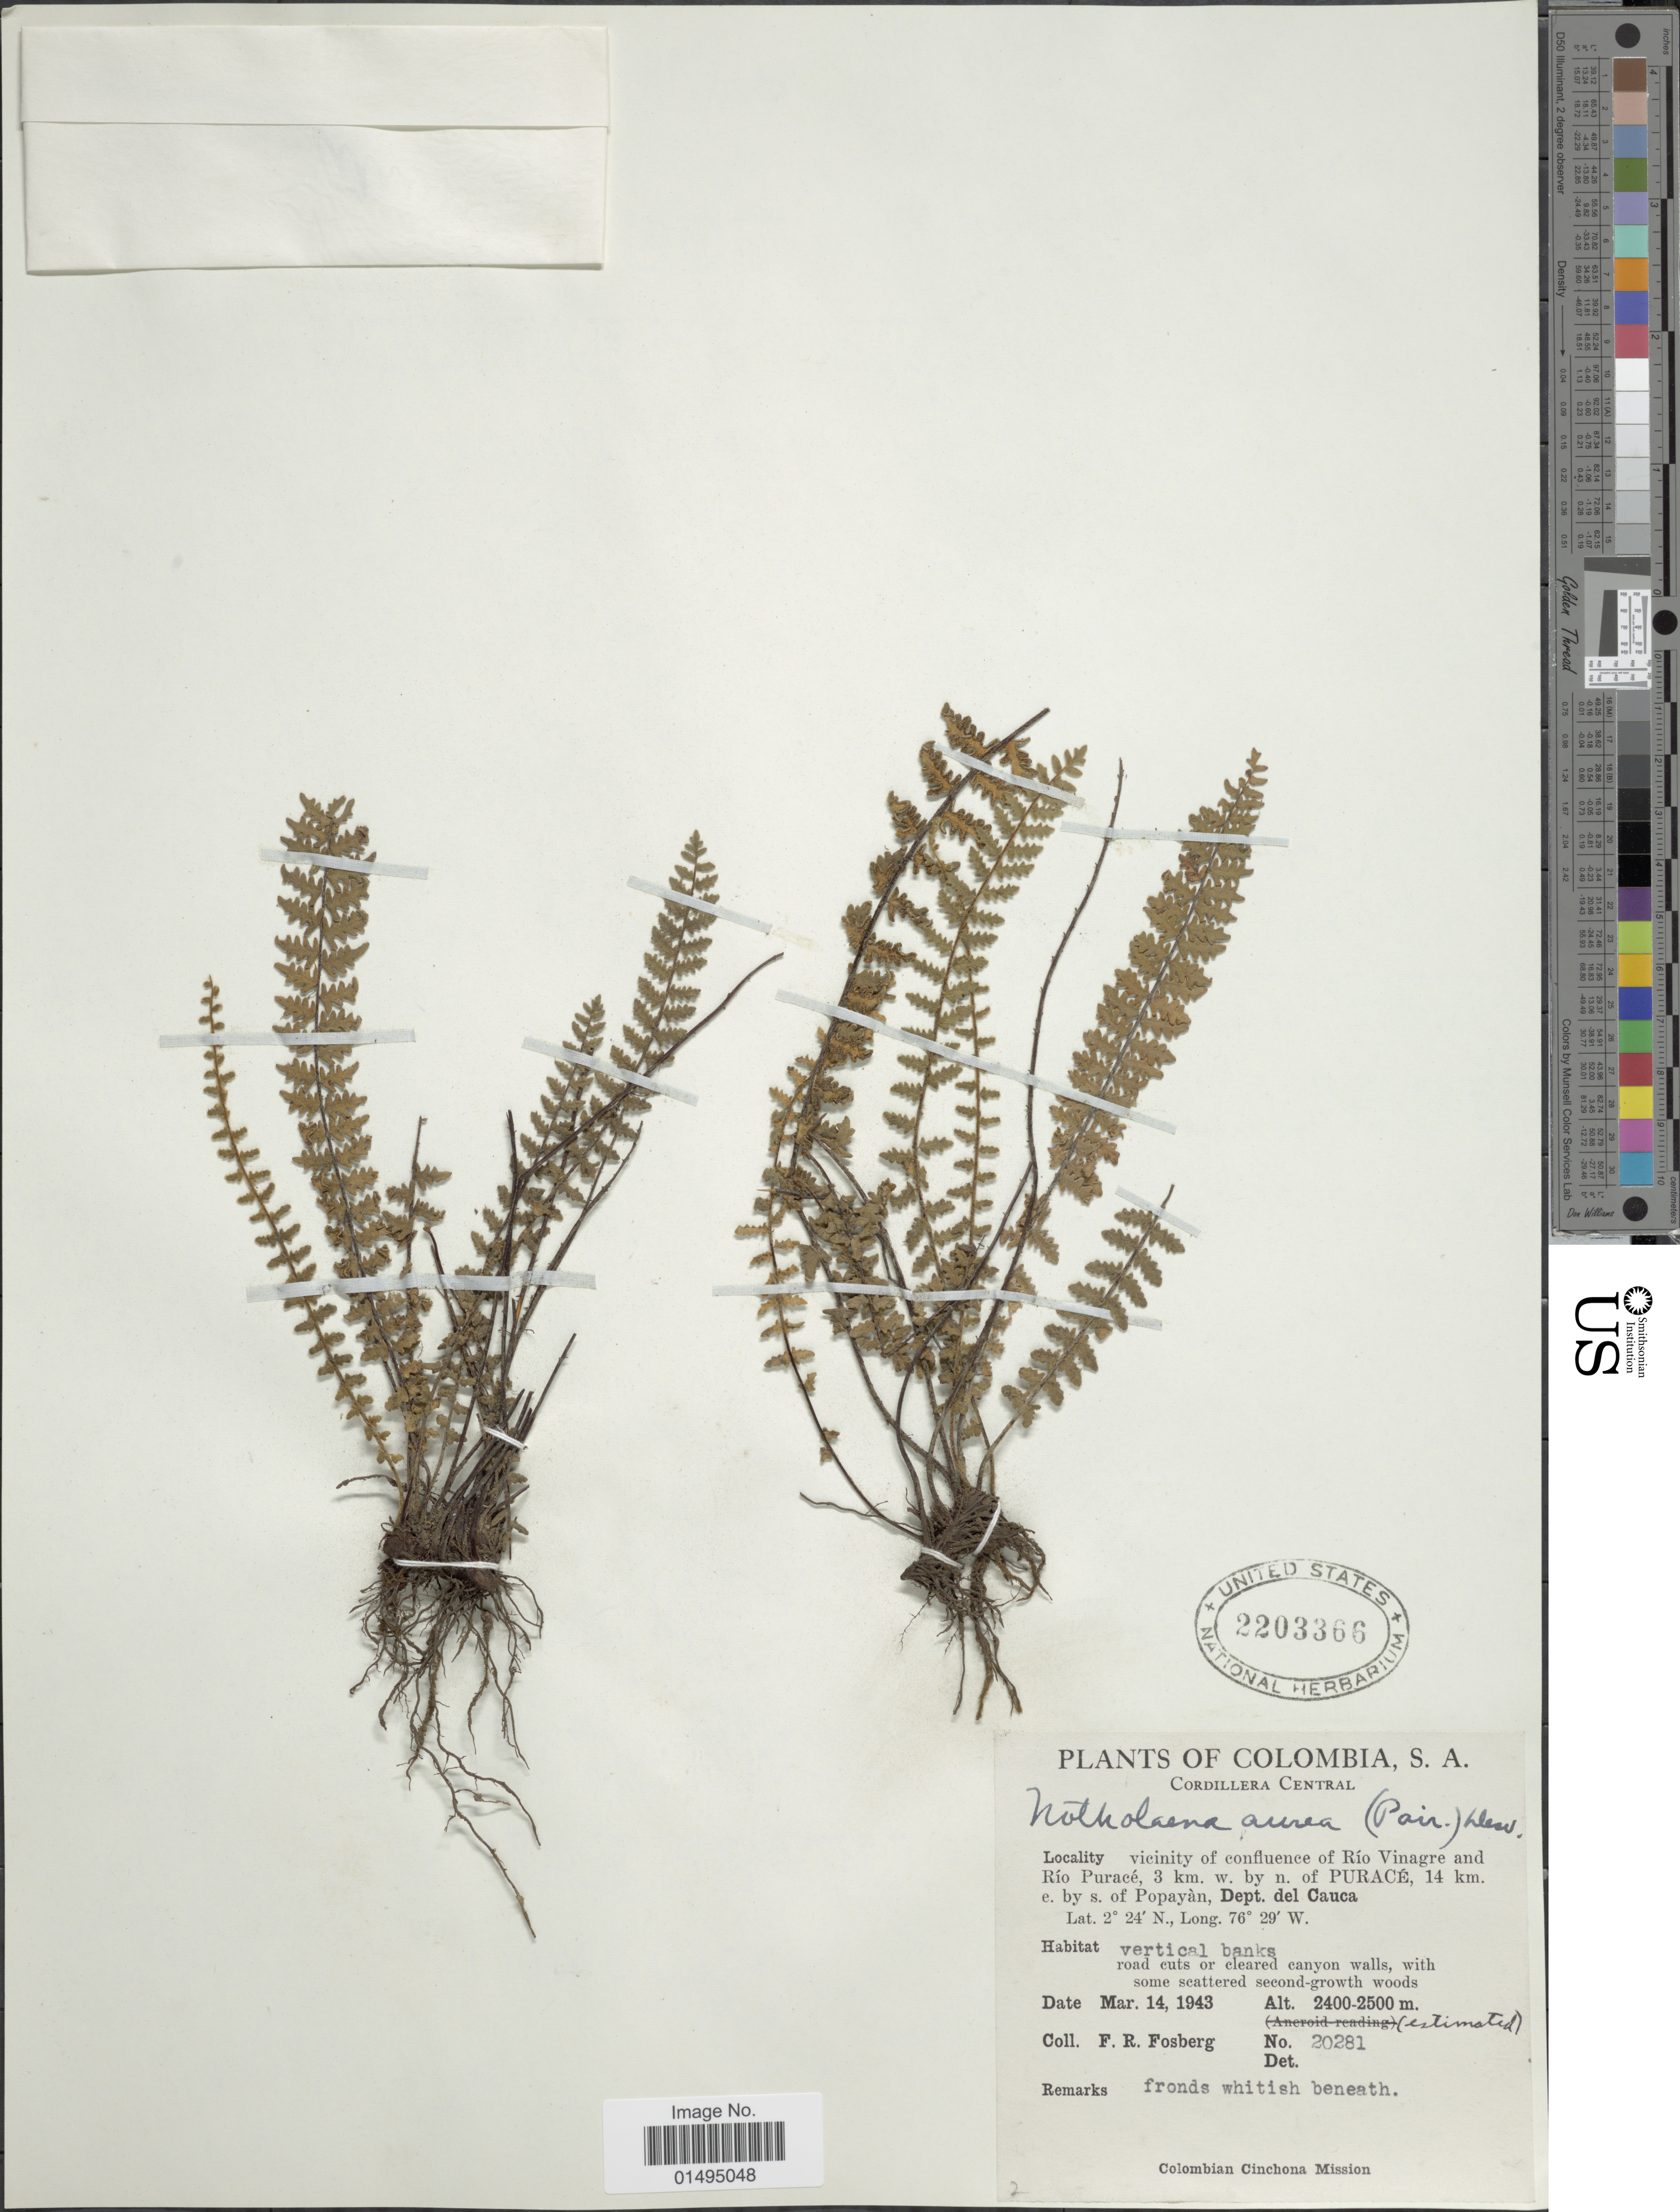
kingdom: Plantae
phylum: Tracheophyta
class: Polypodiopsida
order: Polypodiales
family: Pteridaceae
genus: Myriopteris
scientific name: Myriopteris aurea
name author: (Poir.) Grusz & Windham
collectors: F. R. Fosberg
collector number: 20281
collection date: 1943-03-14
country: Colombia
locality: Cordillera Central, vicinity of confluence of Rio Vinagre and Rio Purace, 3 km. w. by n. of Purace, 14 km. e. by. s. of Popayan, Dept. del Cauca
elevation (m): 2400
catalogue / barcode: US 2203366